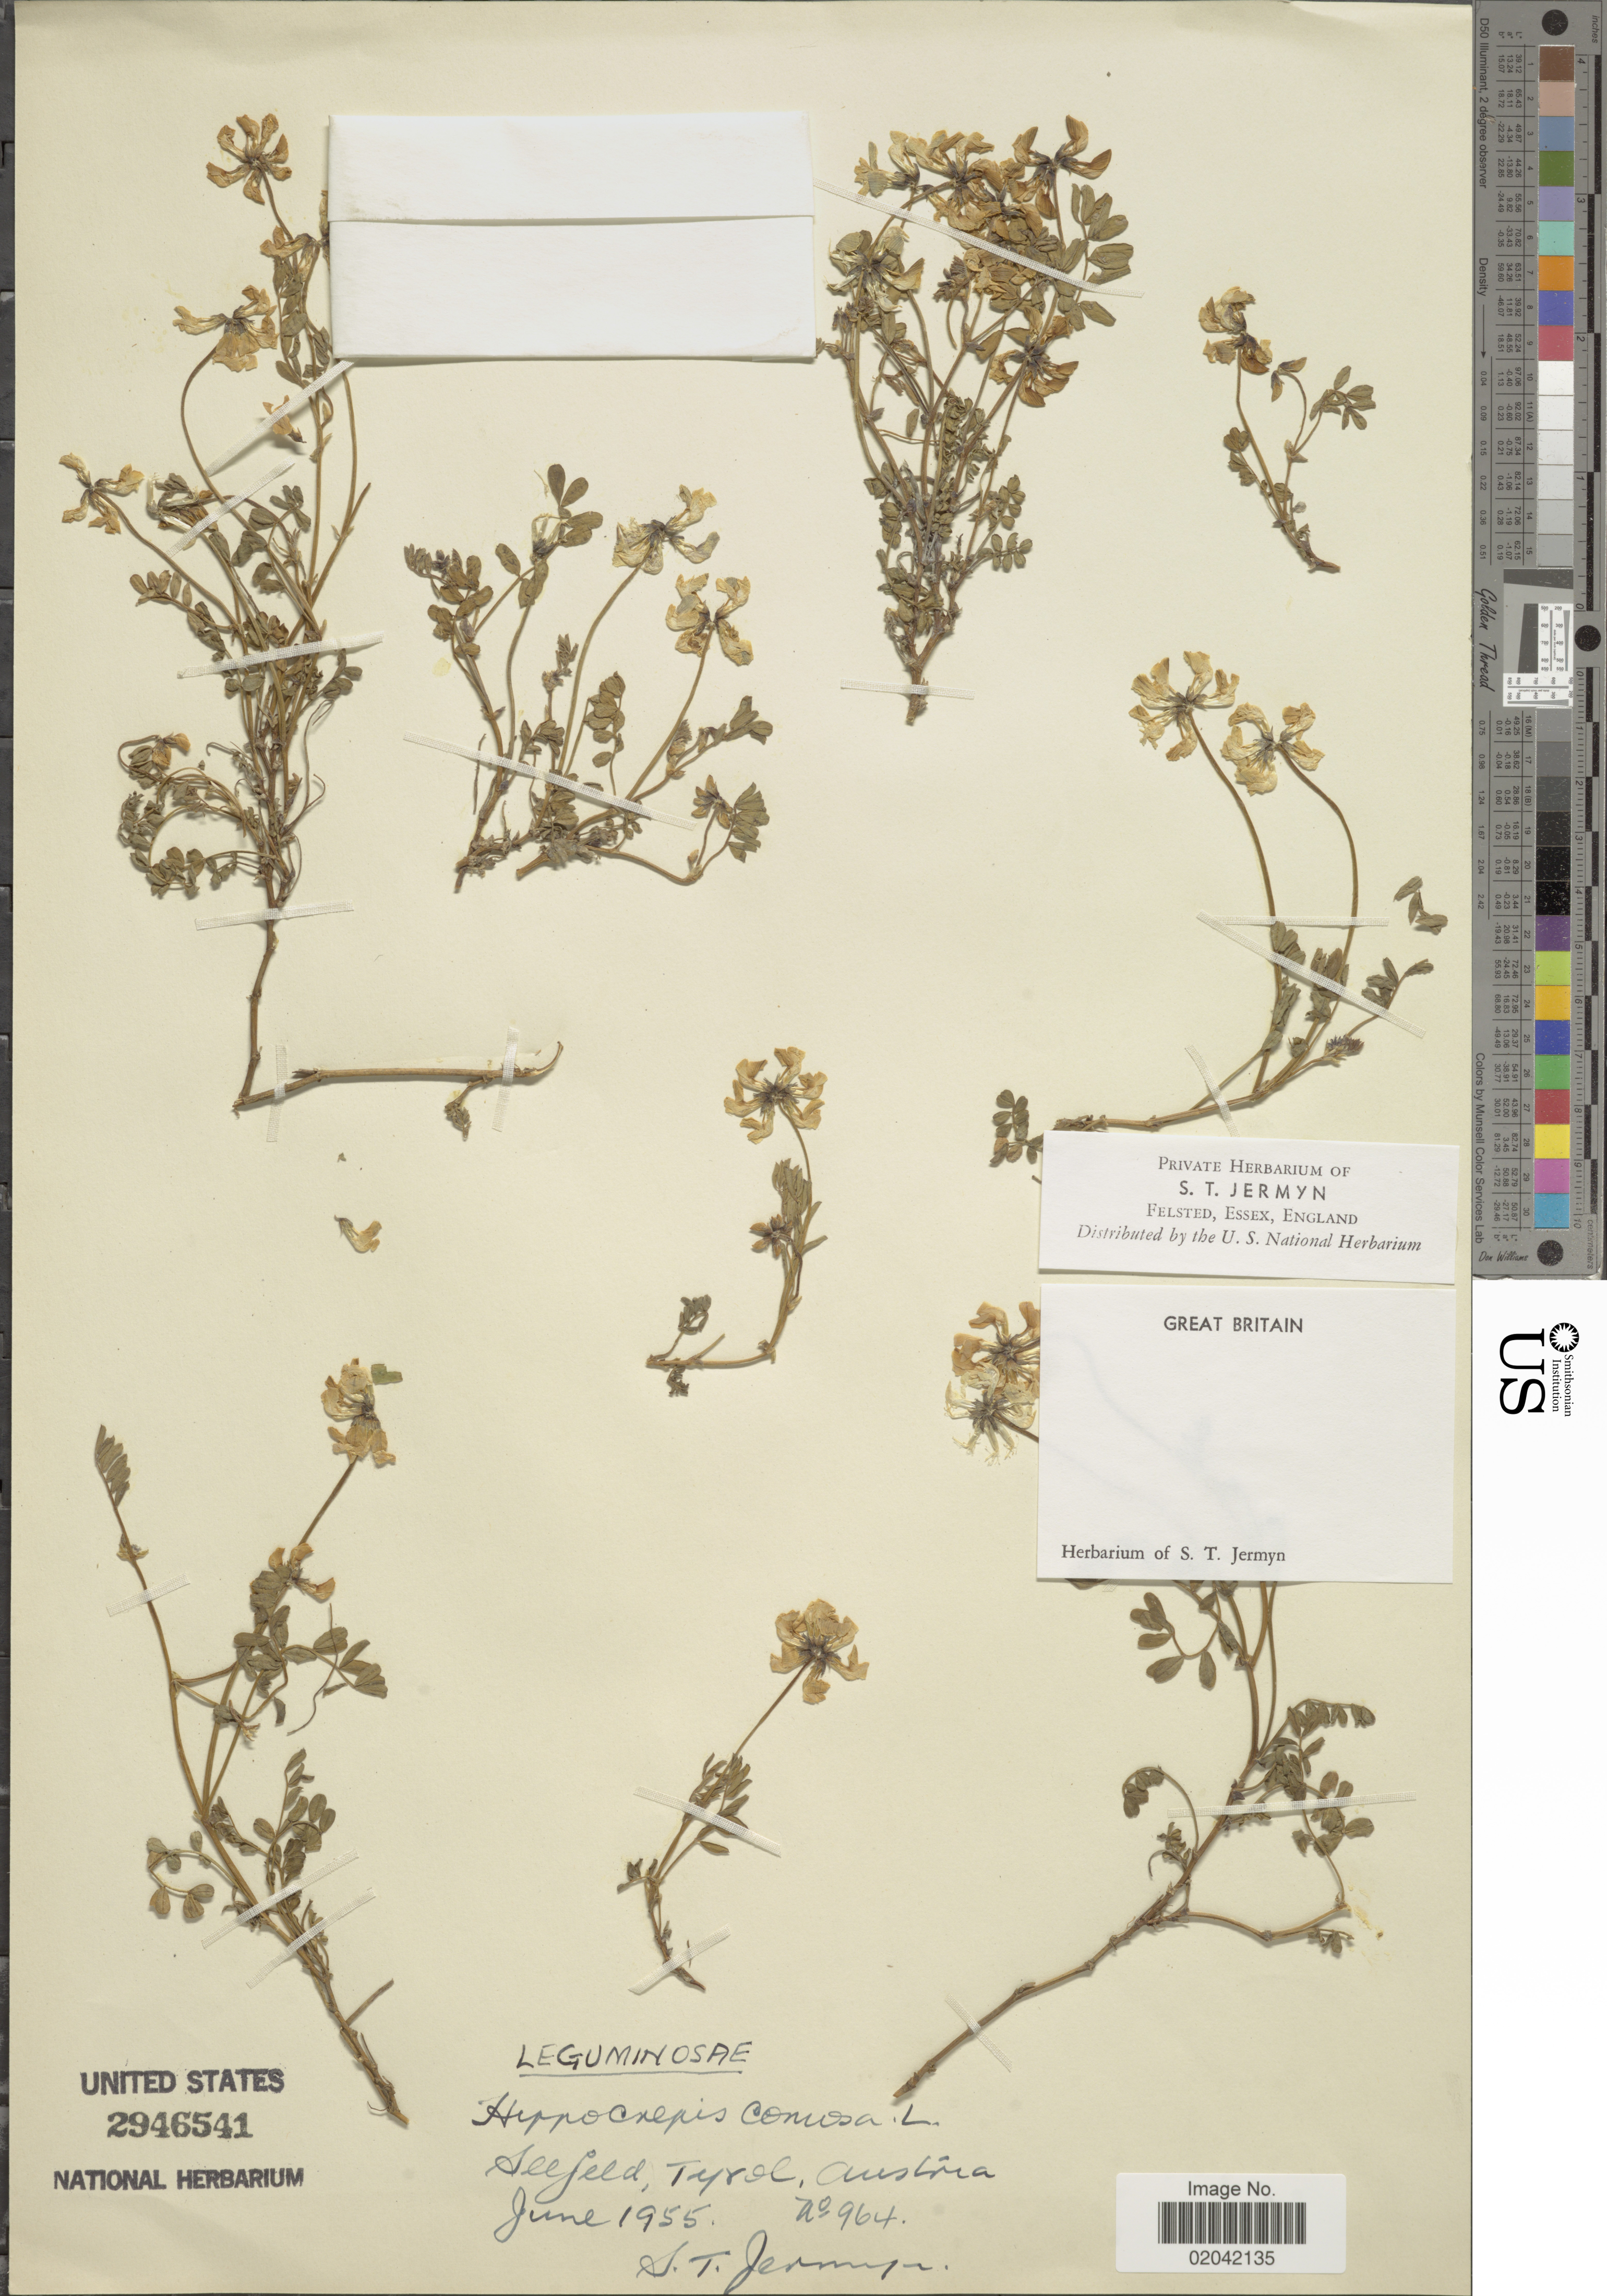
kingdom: Plantae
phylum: Tracheophyta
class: Magnoliopsida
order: Fabales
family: Fabaceae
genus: Hippocrepis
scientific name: Hippocrepis comosa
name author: L.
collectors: S. Jermyn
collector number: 964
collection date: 1955-06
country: Austria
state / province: Tirol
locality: Seefeld, Tyrol, Austria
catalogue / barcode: US 2946541